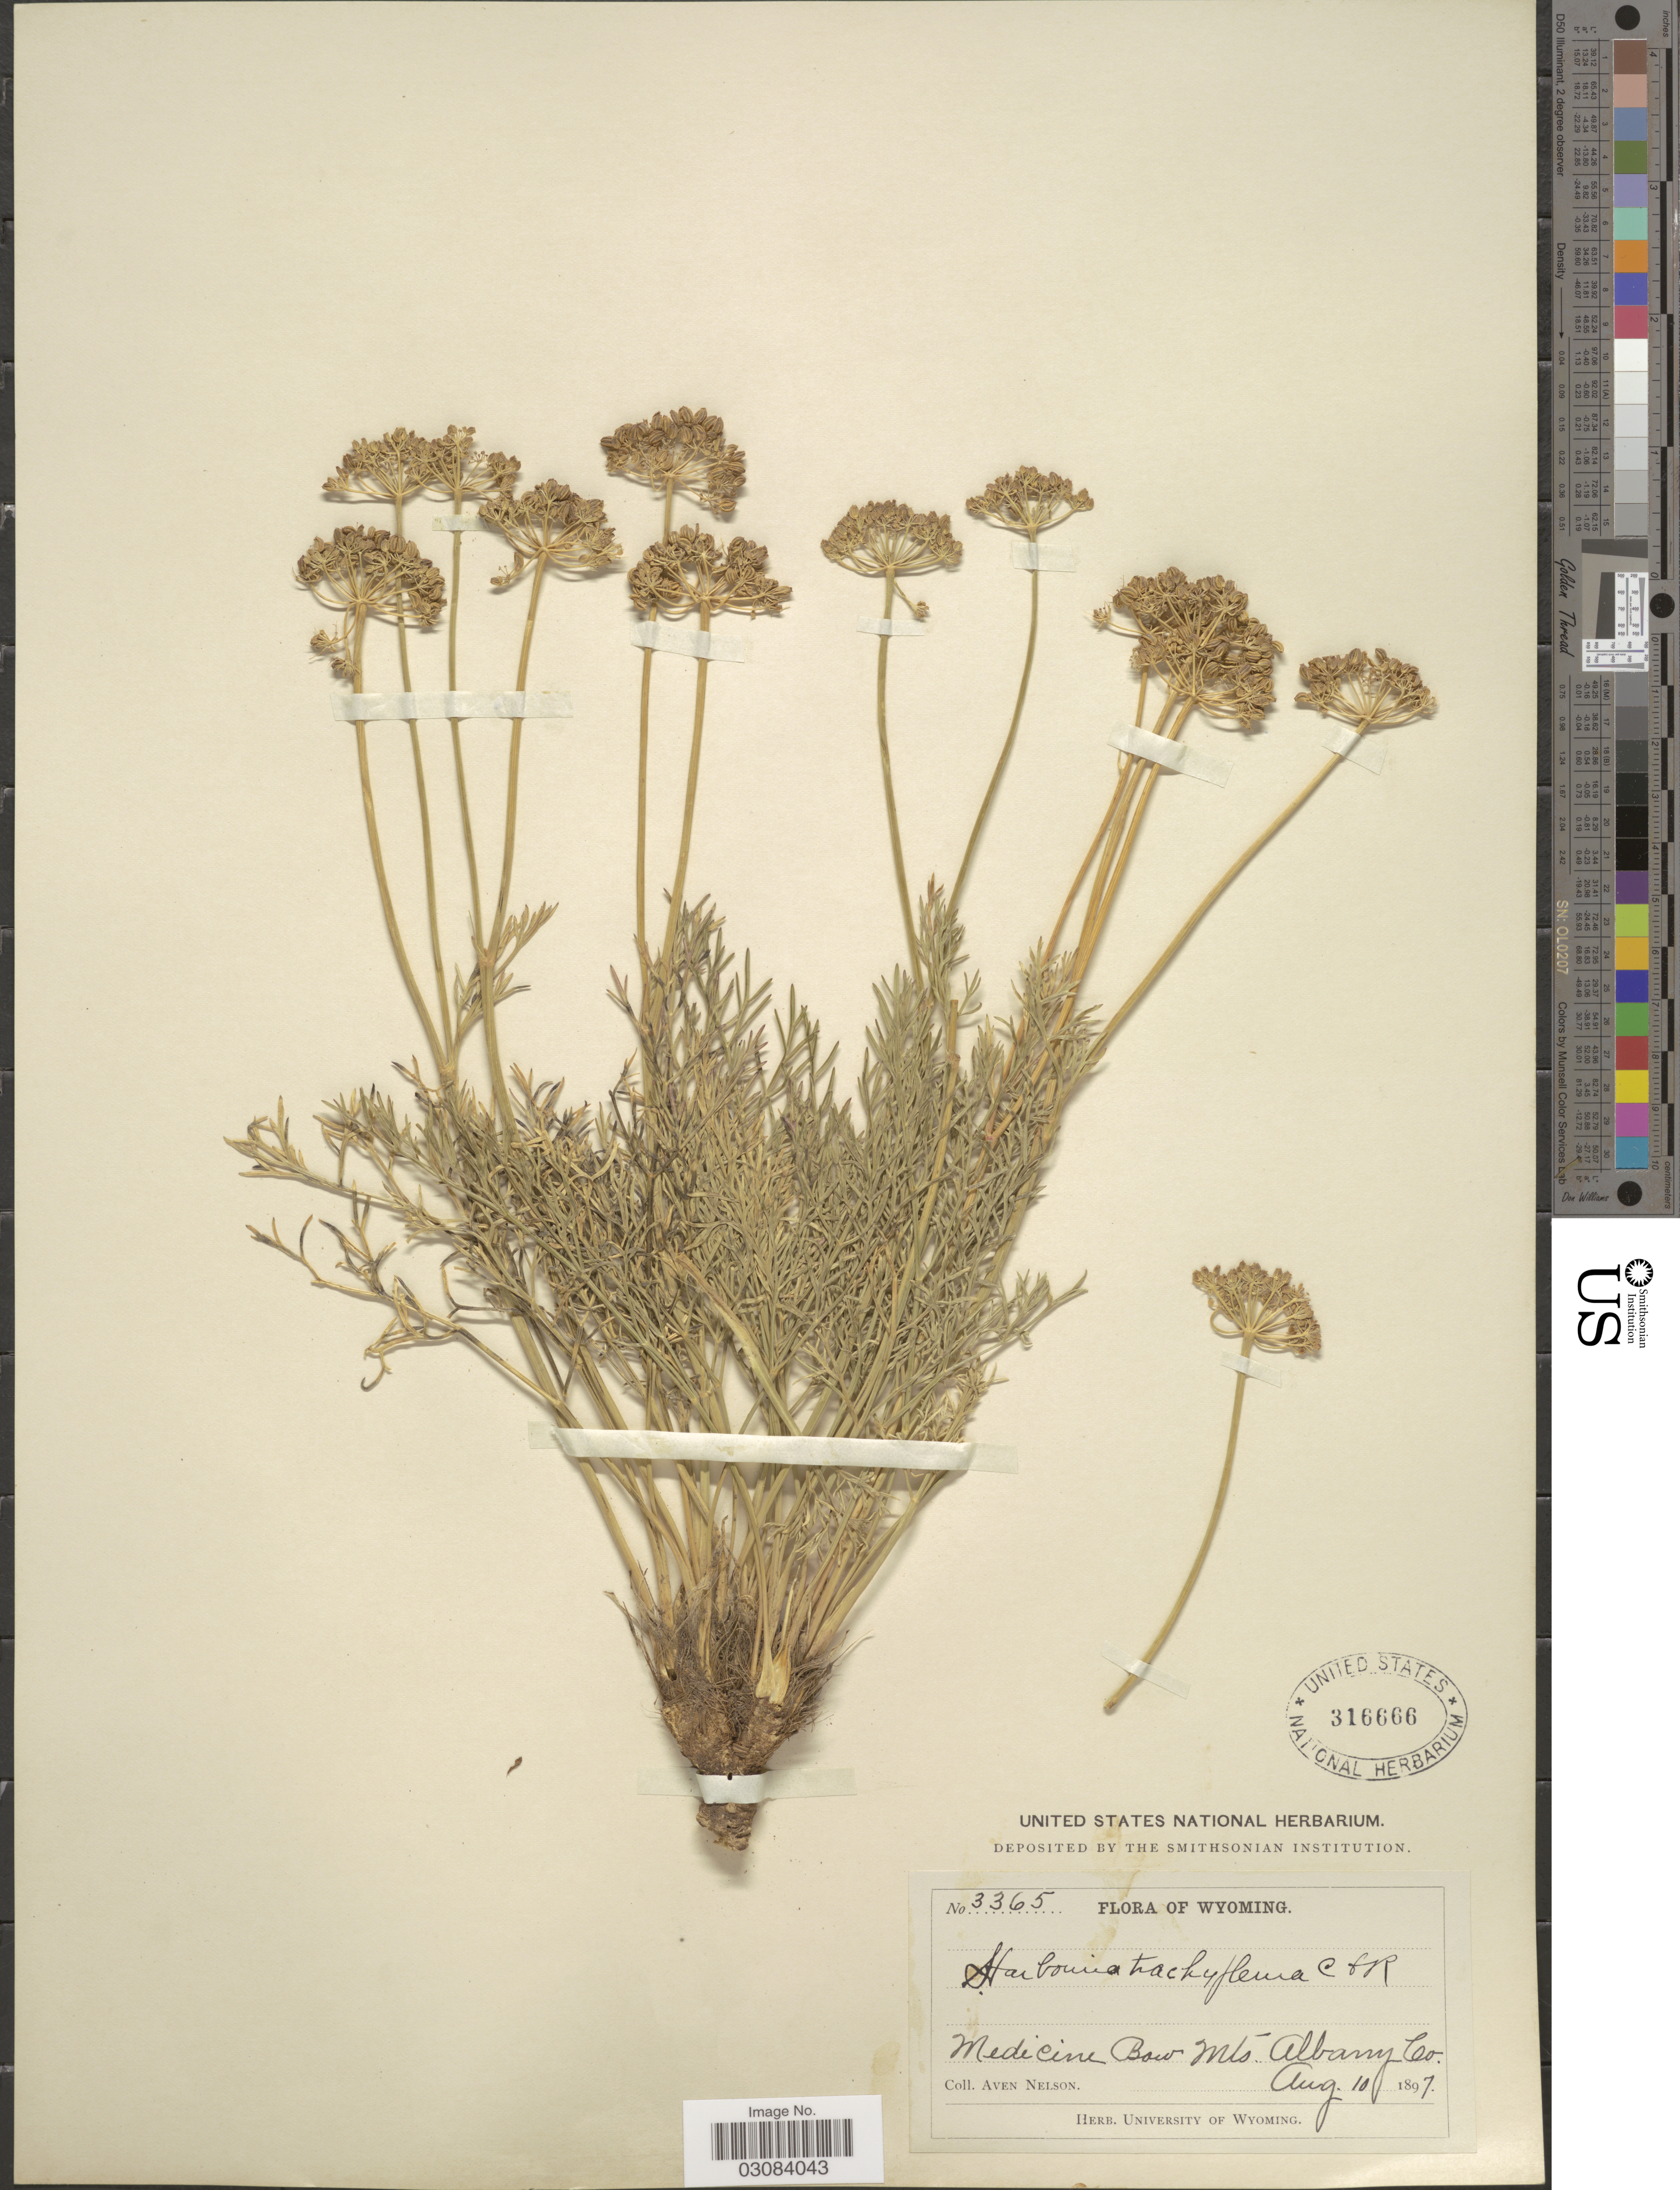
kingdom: Plantae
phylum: Tracheophyta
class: Magnoliopsida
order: Apiales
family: Apiaceae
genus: Harbouria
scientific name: Harbouria trachypleura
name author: (A. Gray) J.M. Coult. & Rose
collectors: A. Nelson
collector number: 3365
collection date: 1897-08-10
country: United States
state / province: Wyoming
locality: Medicine Bow Mts. Albany Co.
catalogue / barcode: US 316666